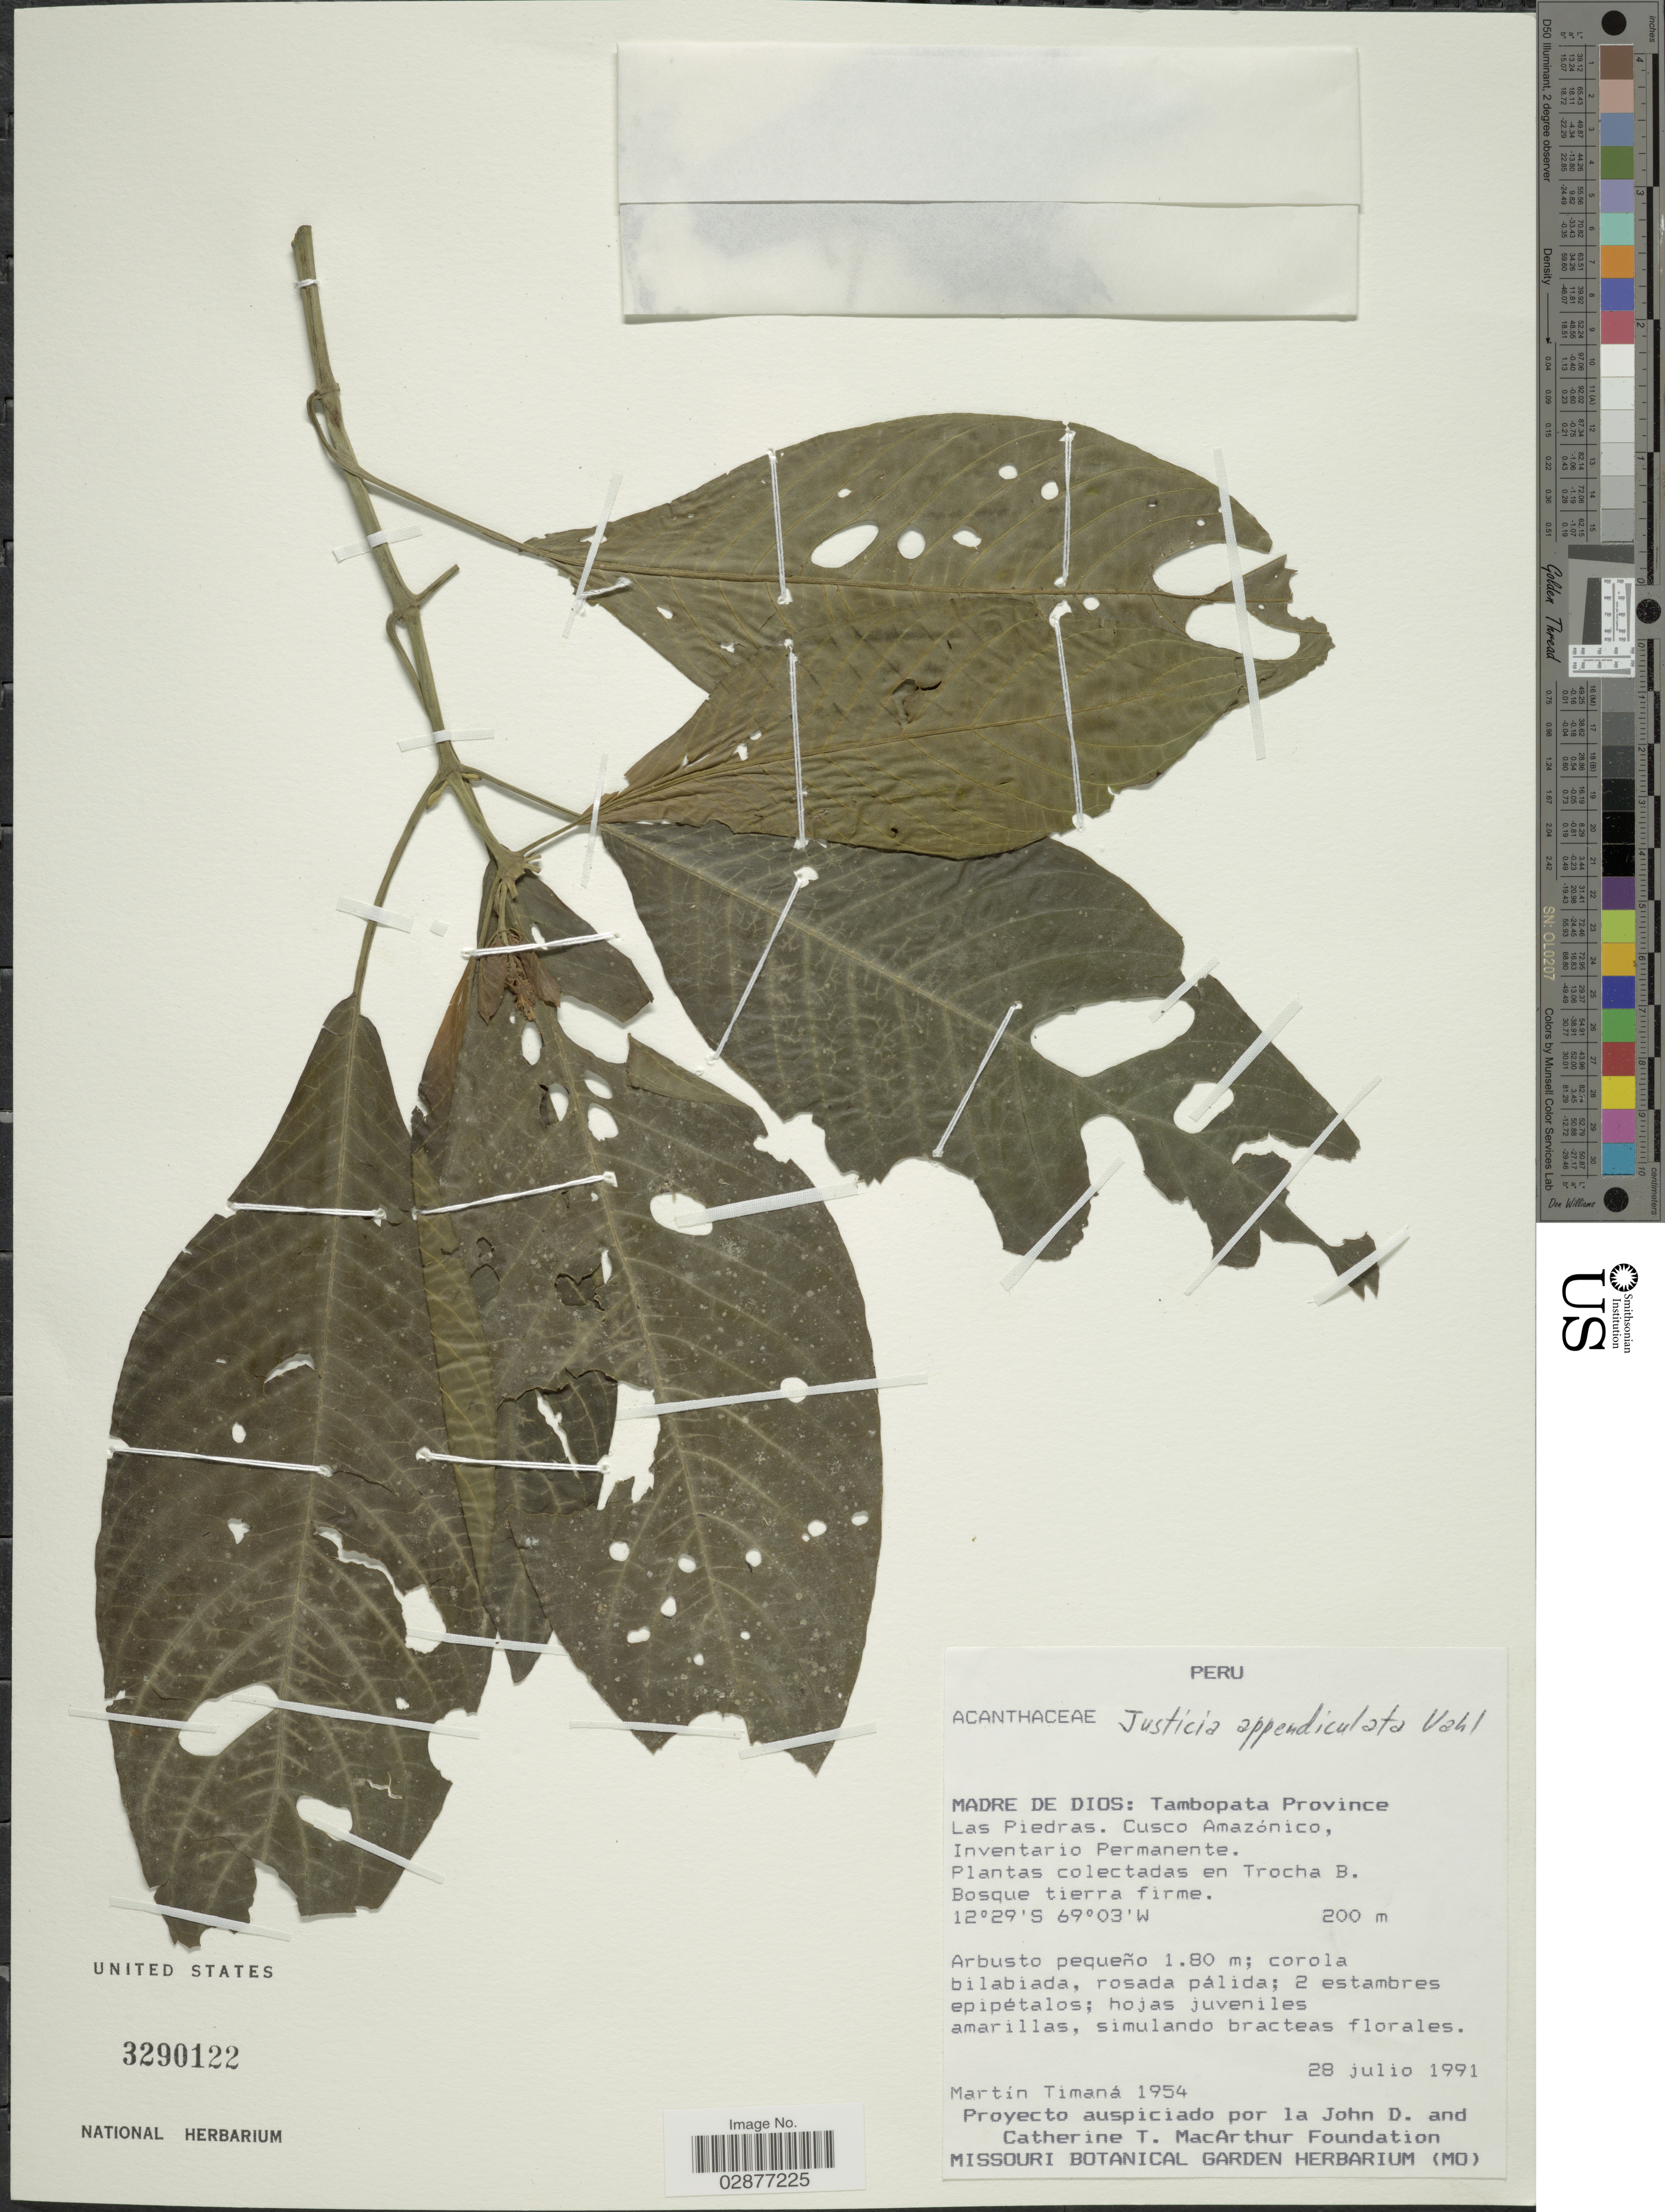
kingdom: Plantae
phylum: Tracheophyta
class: Magnoliopsida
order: Lamiales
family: Acanthaceae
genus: Justicia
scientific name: Justicia appendiculata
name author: (Ruiz & Pav.) Vahl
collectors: M. E. Timaná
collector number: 1954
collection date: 1991-07-28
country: Peru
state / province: Madre de Dios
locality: Tambopata Province. Las Piedras. Cusco Amazónico, Inventario Permanente.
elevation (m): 200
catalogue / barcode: US 3290122